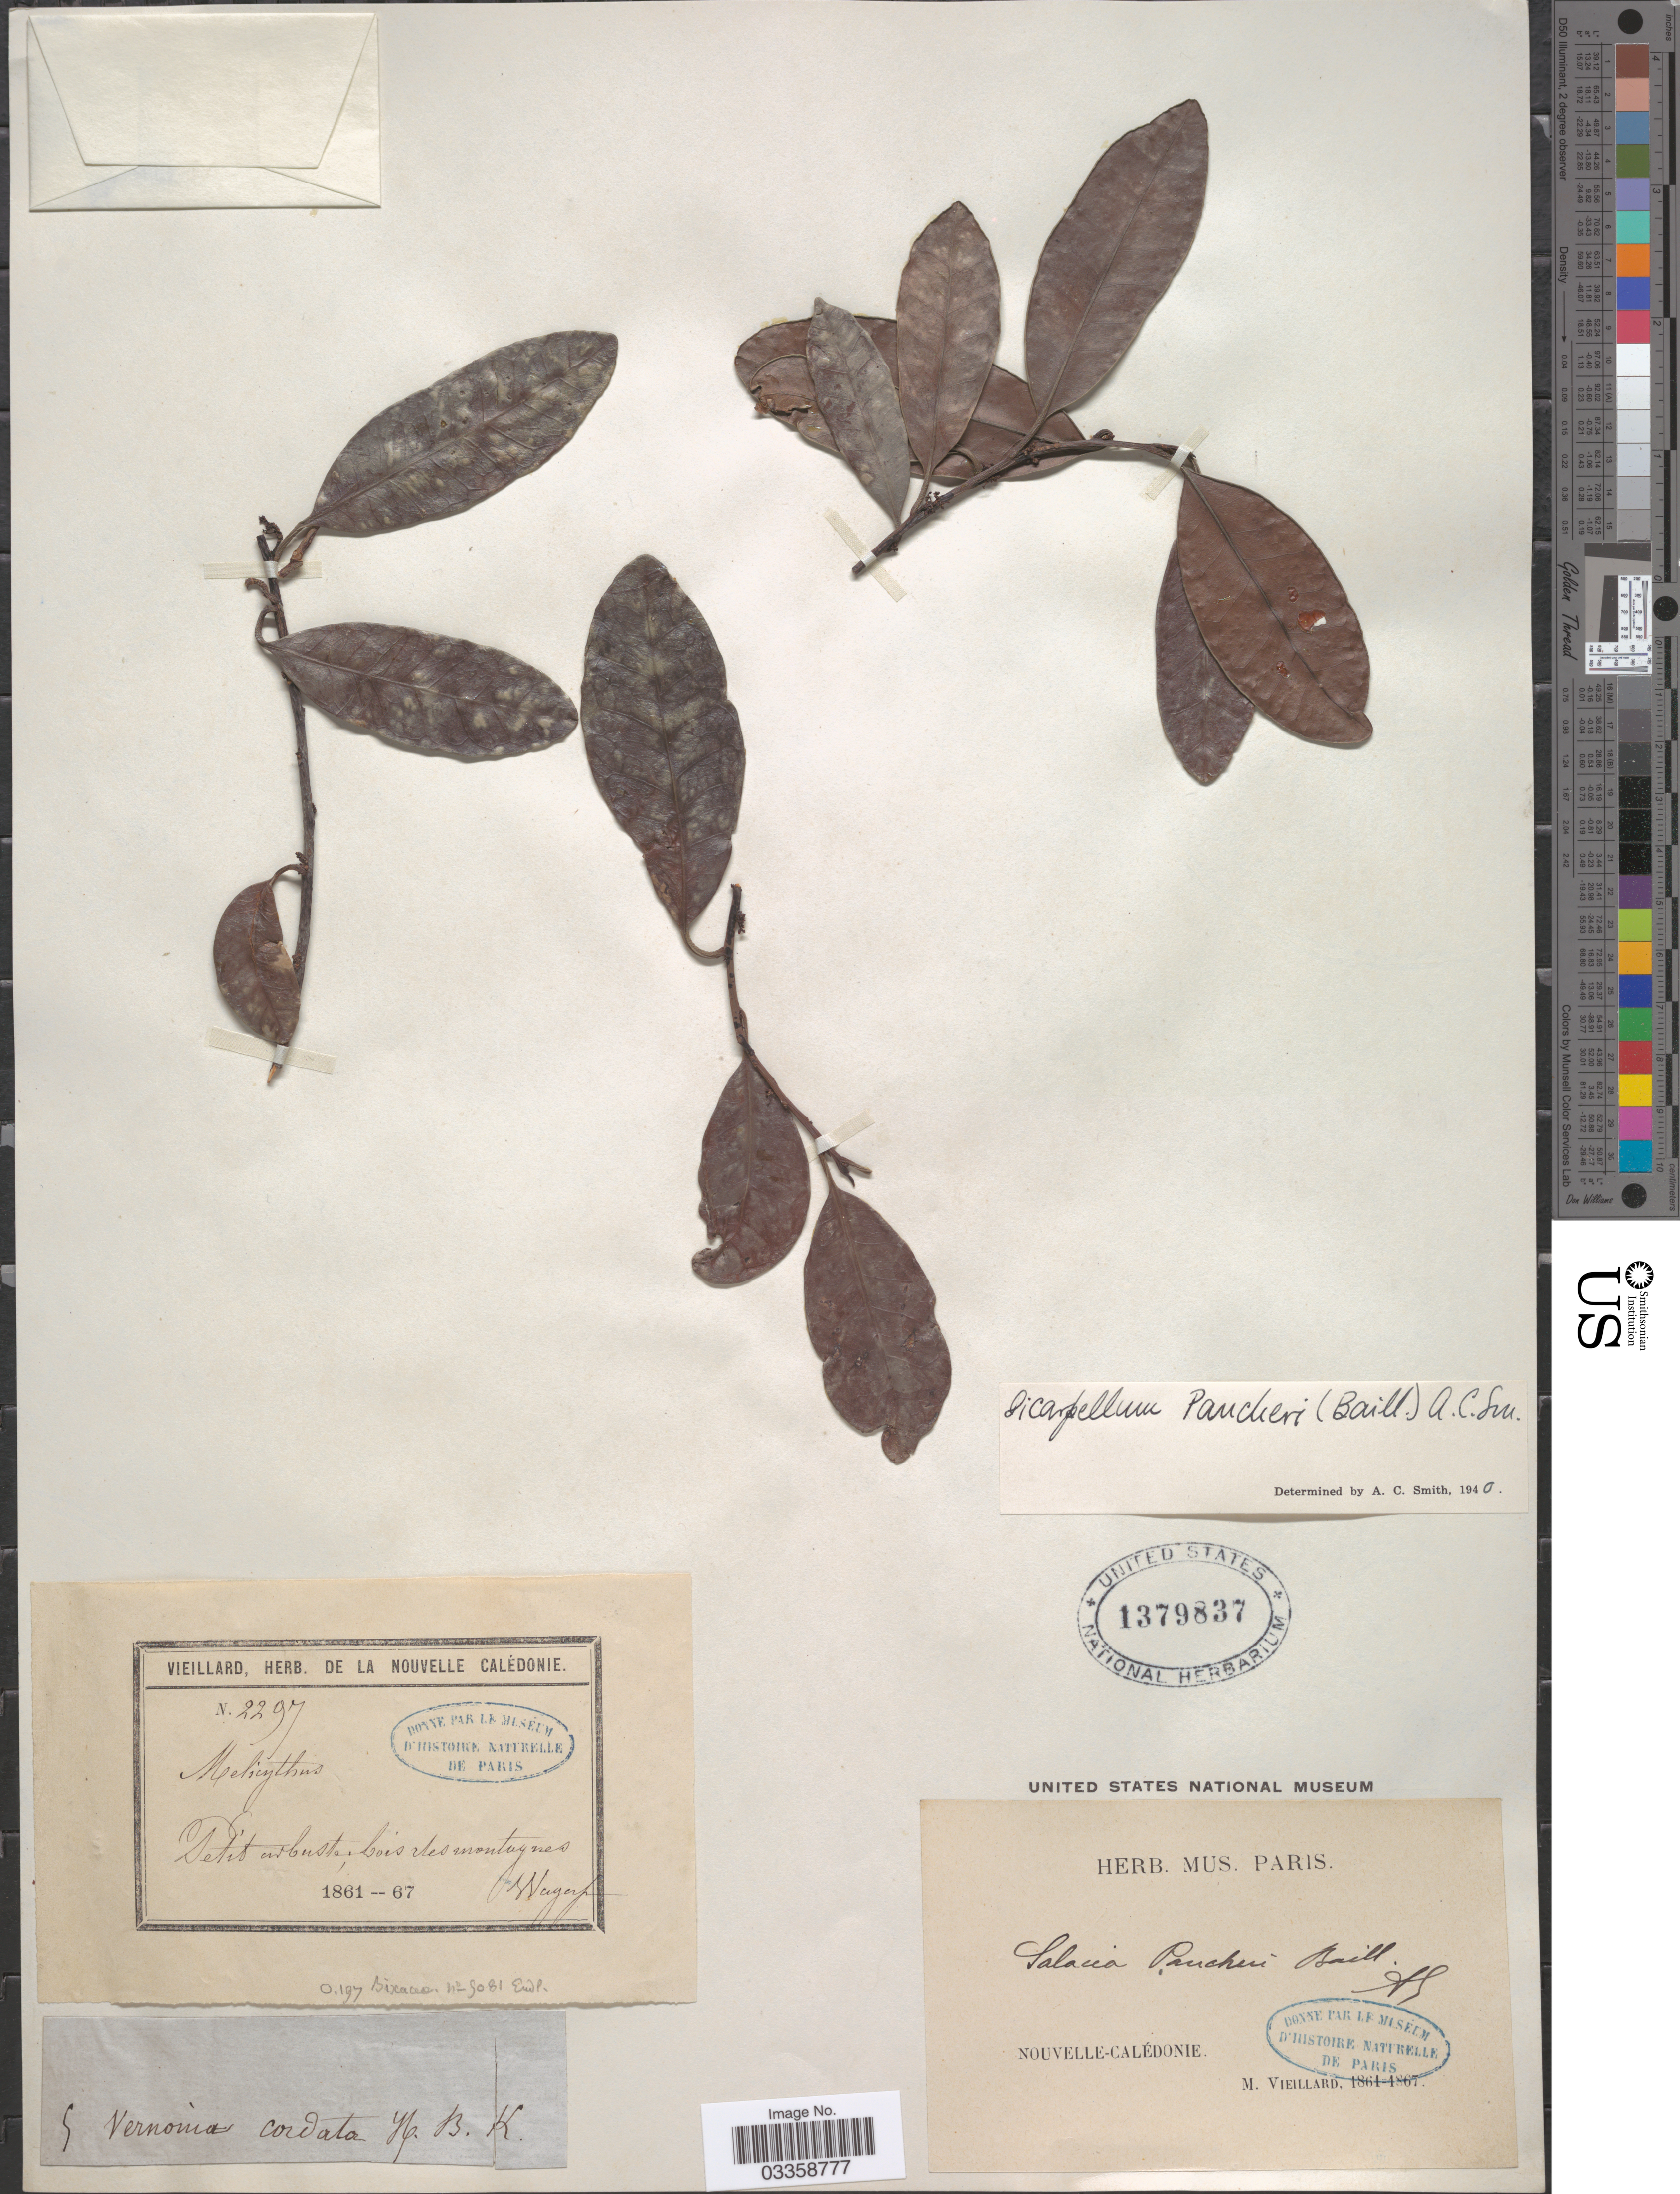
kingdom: Plantae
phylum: Tracheophyta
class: Magnoliopsida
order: Celastrales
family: Celastraceae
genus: Dicarpellum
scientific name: Dicarpellum pancheri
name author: A.C. Sm.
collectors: M. Vieillard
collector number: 2297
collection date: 1861/1867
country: New Caledonia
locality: Nouvelle-Calédonie.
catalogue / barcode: US 1379837